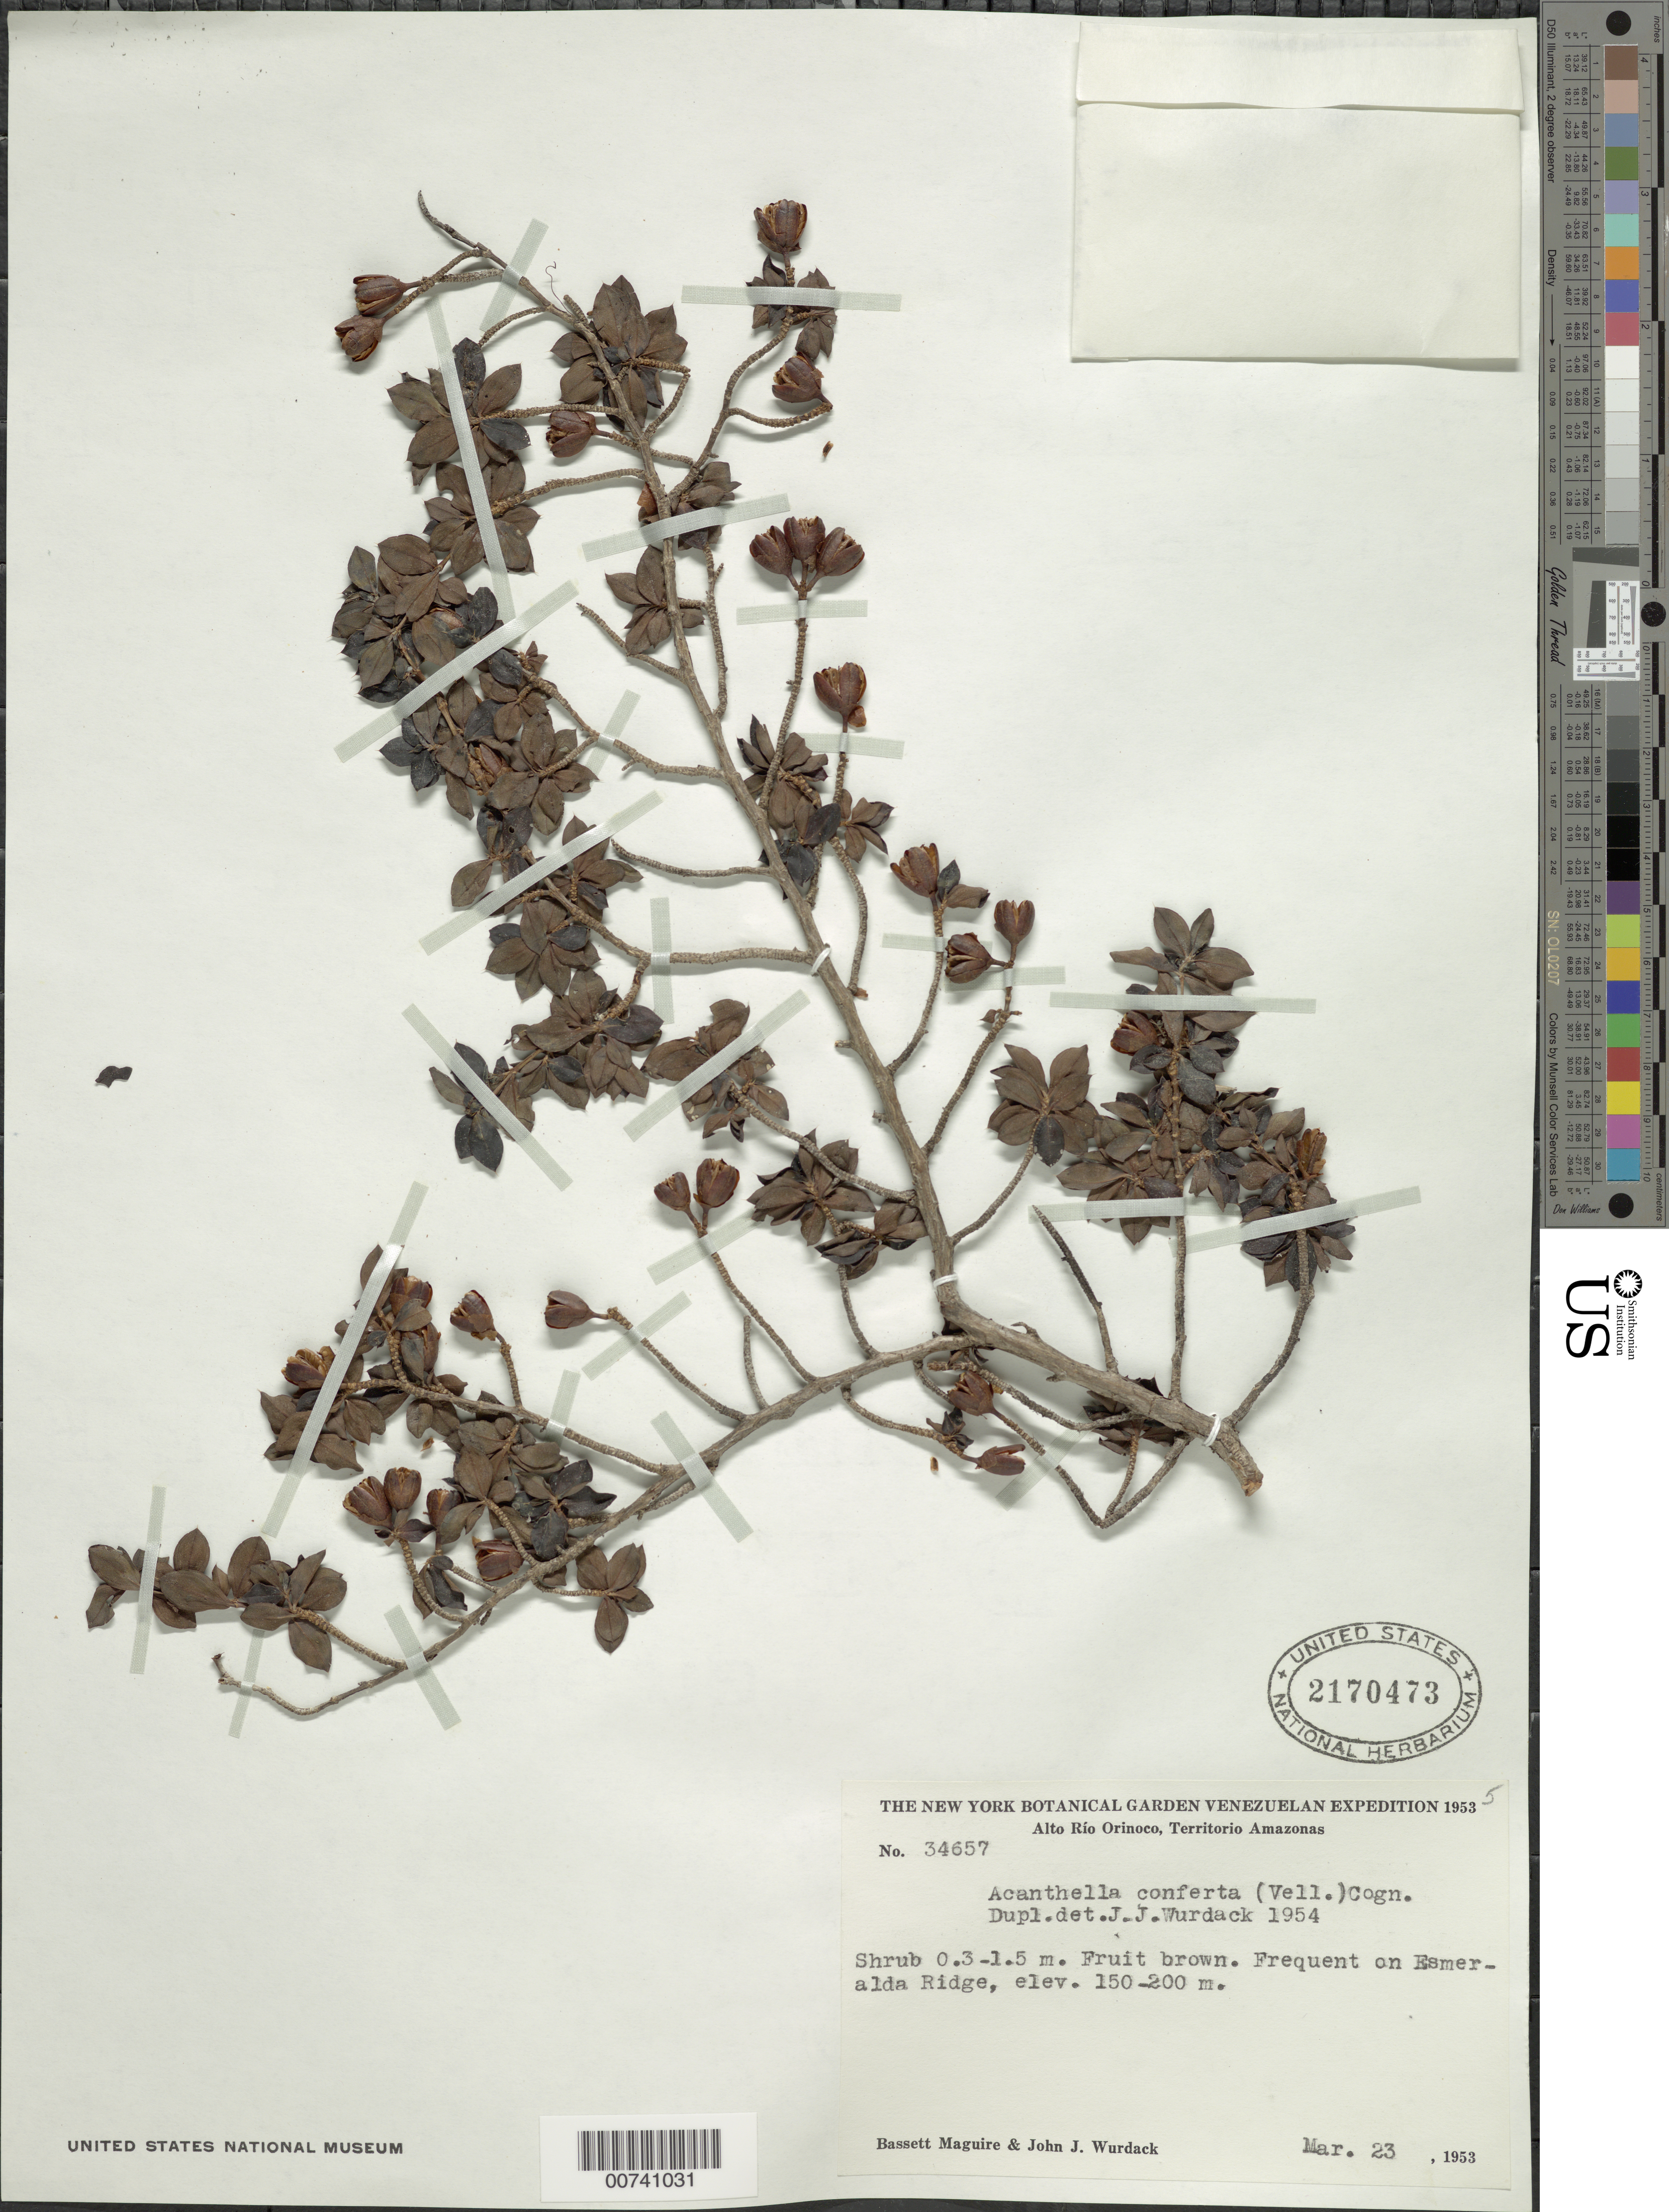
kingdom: Plantae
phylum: Tracheophyta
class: Magnoliopsida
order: Myrtales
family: Melastomataceae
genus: Acanthella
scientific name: Acanthella sprucei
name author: Benth. & Hook. f.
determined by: Nunes da Silva, Diego, (RB), Jardim Botanico do Rio de Janeiro - Herbario (BRAZIL)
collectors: B. Maguire & J. J. Wurdack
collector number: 34657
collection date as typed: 23-Mar-53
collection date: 1953-03-23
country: Venezuela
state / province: Amazonas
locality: Alto Río Orinoco, Esmeralda Ridge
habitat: Ridge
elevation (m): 150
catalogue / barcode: US 2170473